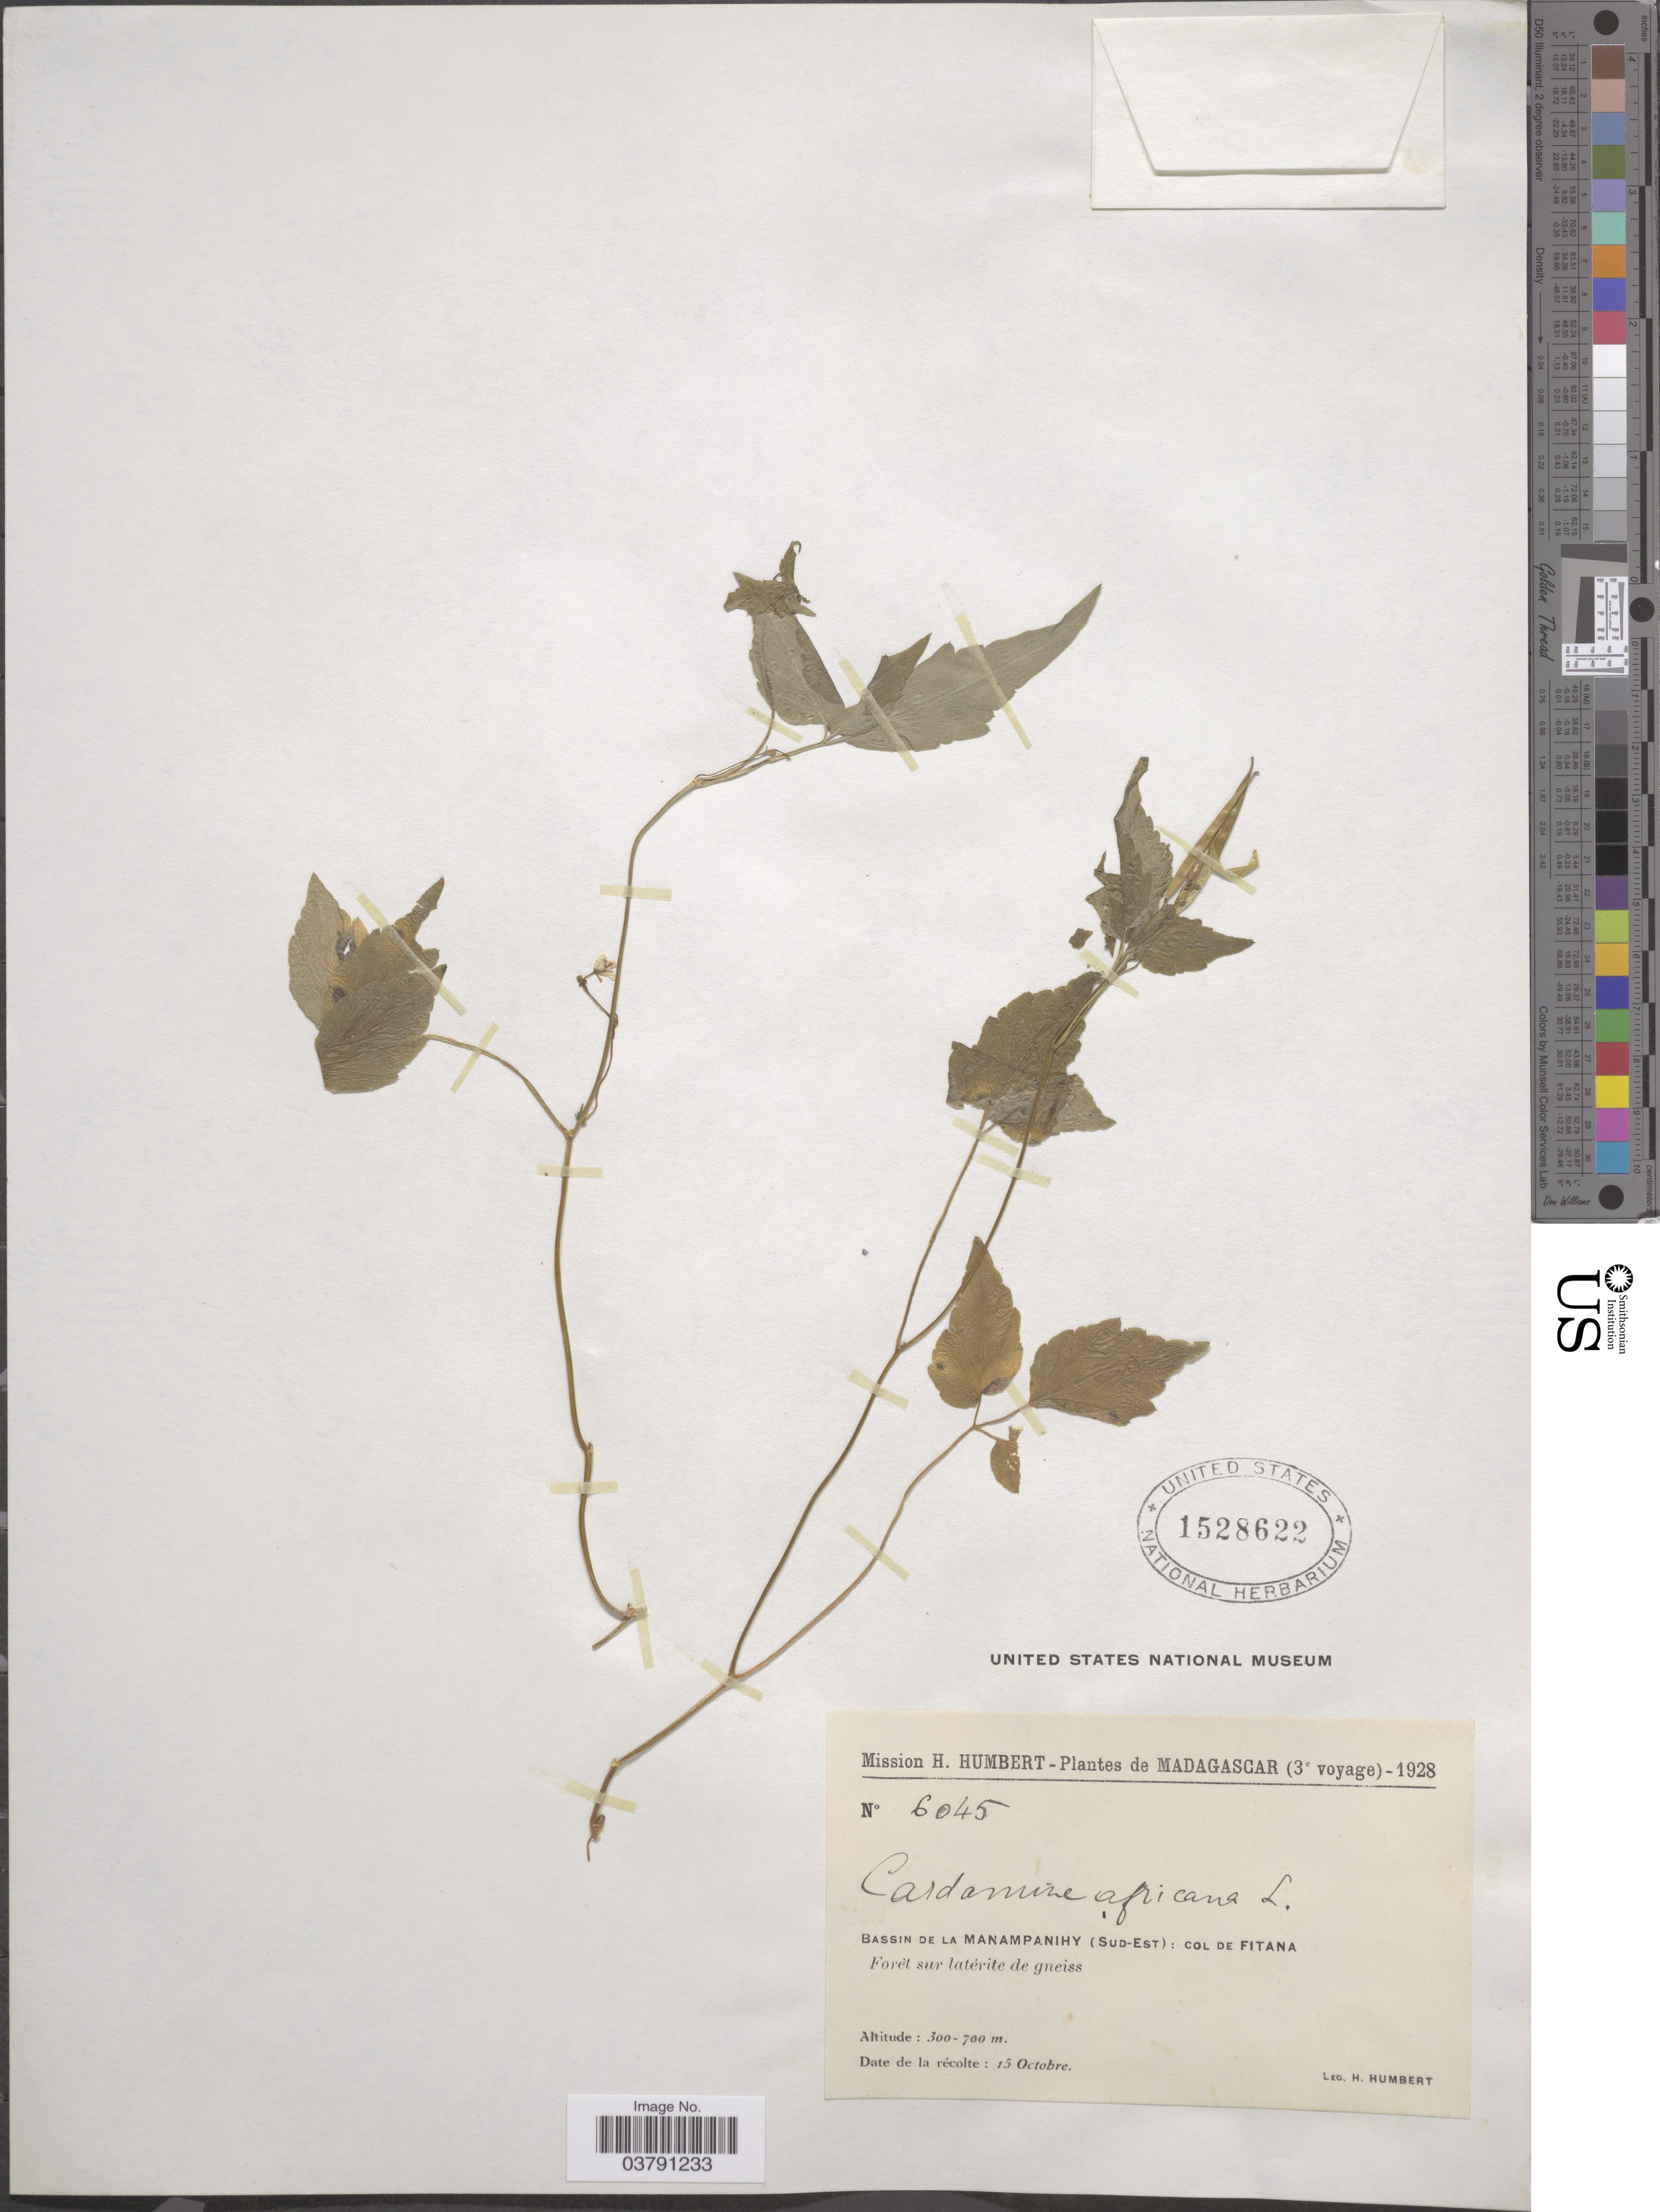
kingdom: Plantae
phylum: Tracheophyta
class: Magnoliopsida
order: Brassicales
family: Brassicaceae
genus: Cardamine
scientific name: Cardamine africana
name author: L.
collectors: H. Humbert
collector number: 6045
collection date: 1928-10-15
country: Madagascar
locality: Bassin de la Manampanihy (Sud-Est) : Col de Fitana. Forét sur latérite de gneiss.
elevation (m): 300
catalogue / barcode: US 1528622